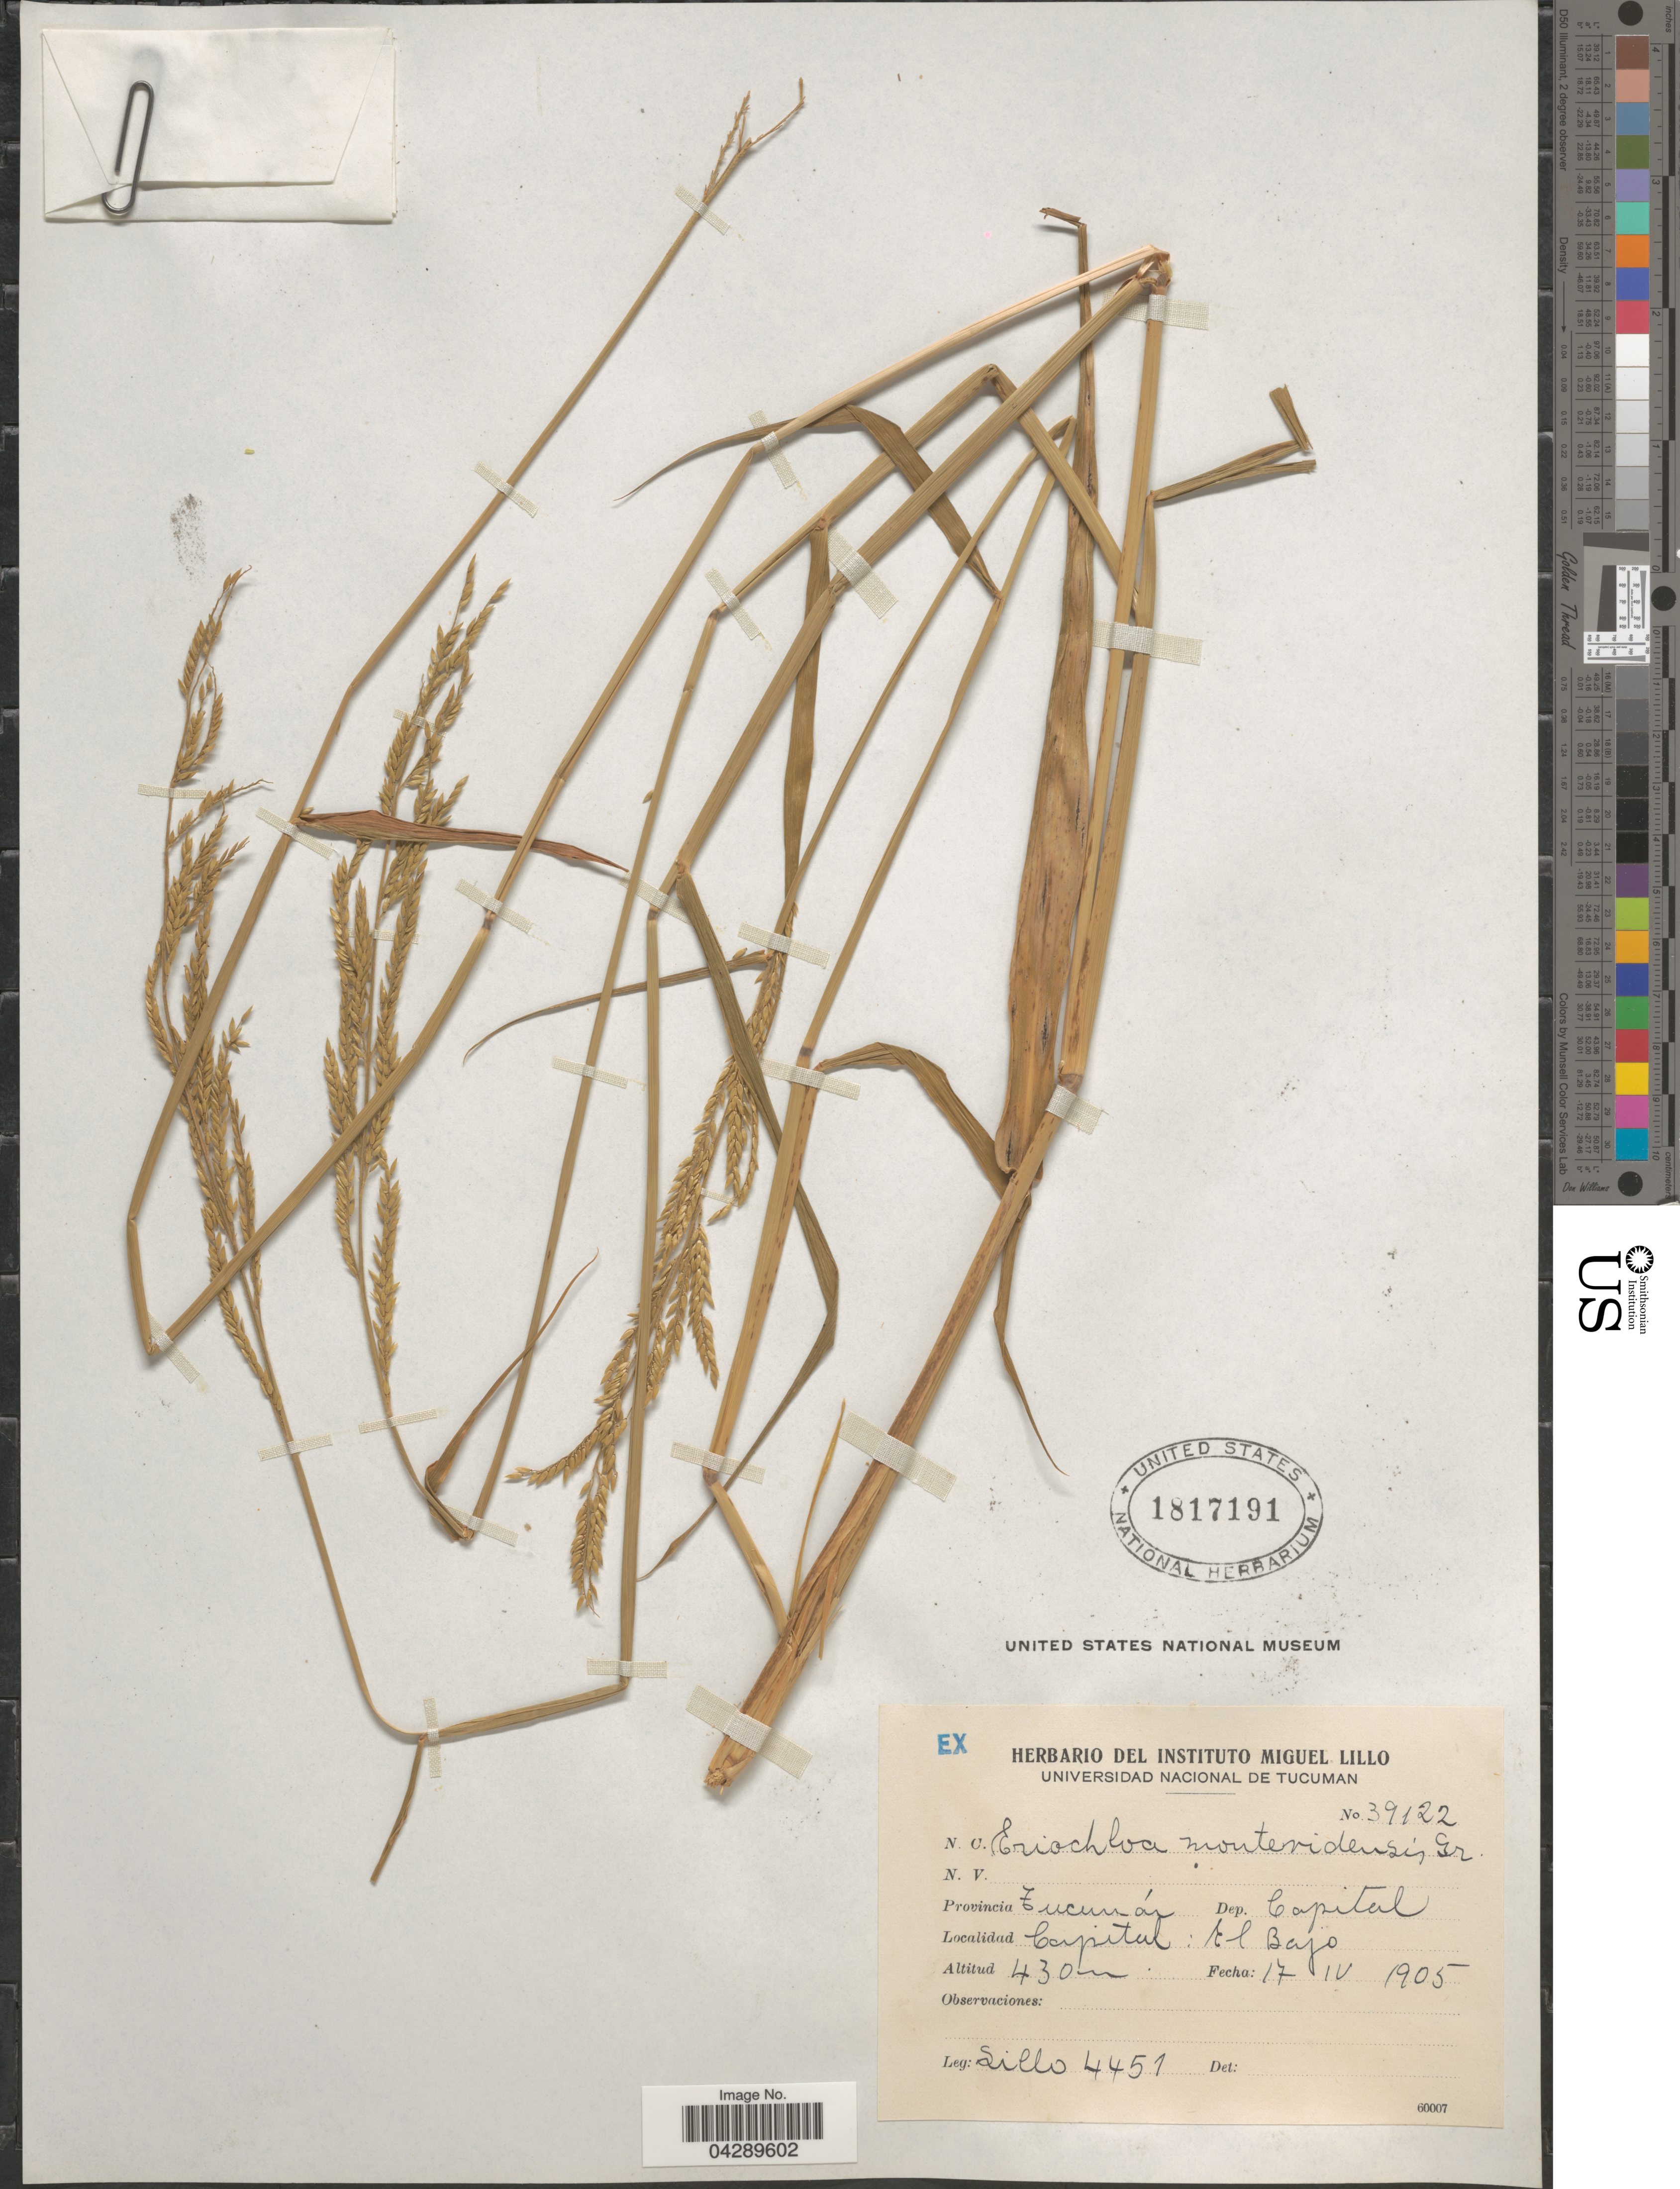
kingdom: Plantae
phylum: Tracheophyta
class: Liliopsida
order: Poales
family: Poaceae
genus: Eriochloa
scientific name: Eriochloa punctata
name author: (L.) Desv. ex Ham.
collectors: M. Lillo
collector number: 4451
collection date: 1905-04-17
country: Argentina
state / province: Tucuman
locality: Dep. Capital. Capital: El Bajo.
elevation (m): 430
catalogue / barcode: US 1817191